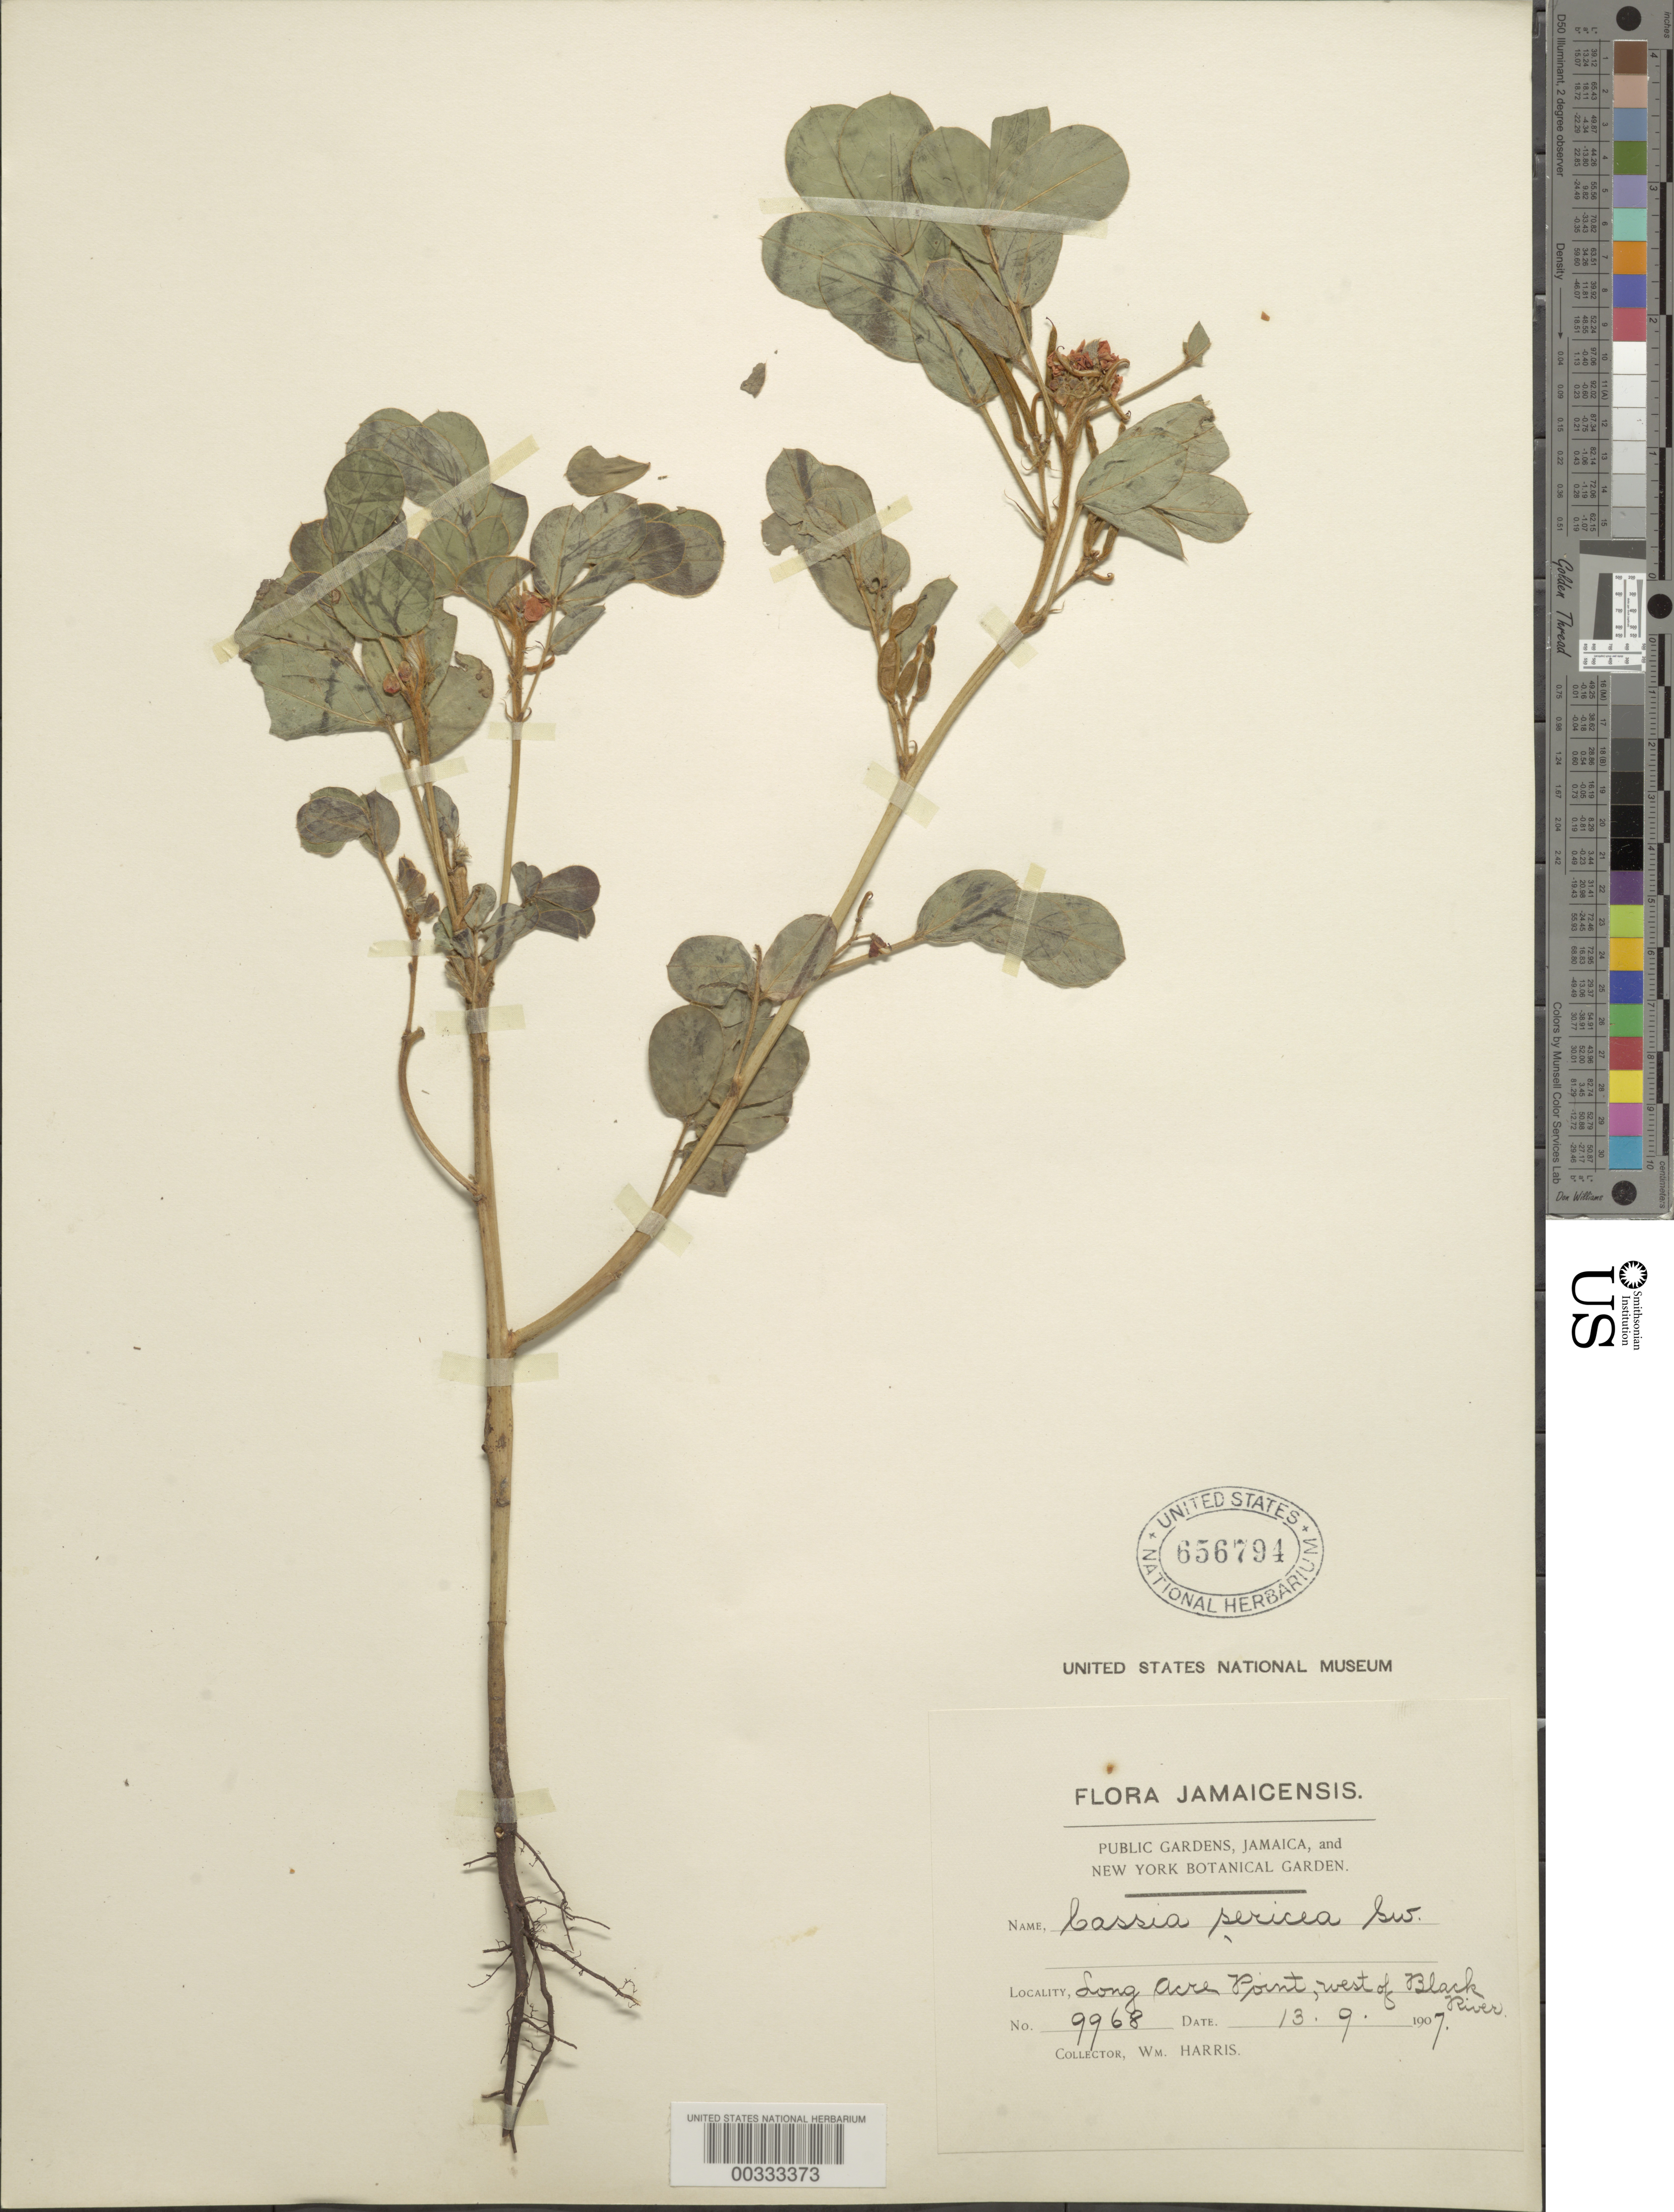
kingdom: Plantae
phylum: Tracheophyta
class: Magnoliopsida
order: Fabales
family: Fabaceae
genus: Senna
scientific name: Senna uniflora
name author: (Mill.) H.S. Irwin & Barneby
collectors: W. H. Harris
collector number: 9968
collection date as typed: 13 Sep 1907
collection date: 1907-09-13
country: Jamaica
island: Greater Antilles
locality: Long acre point, w of black river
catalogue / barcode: US 656794